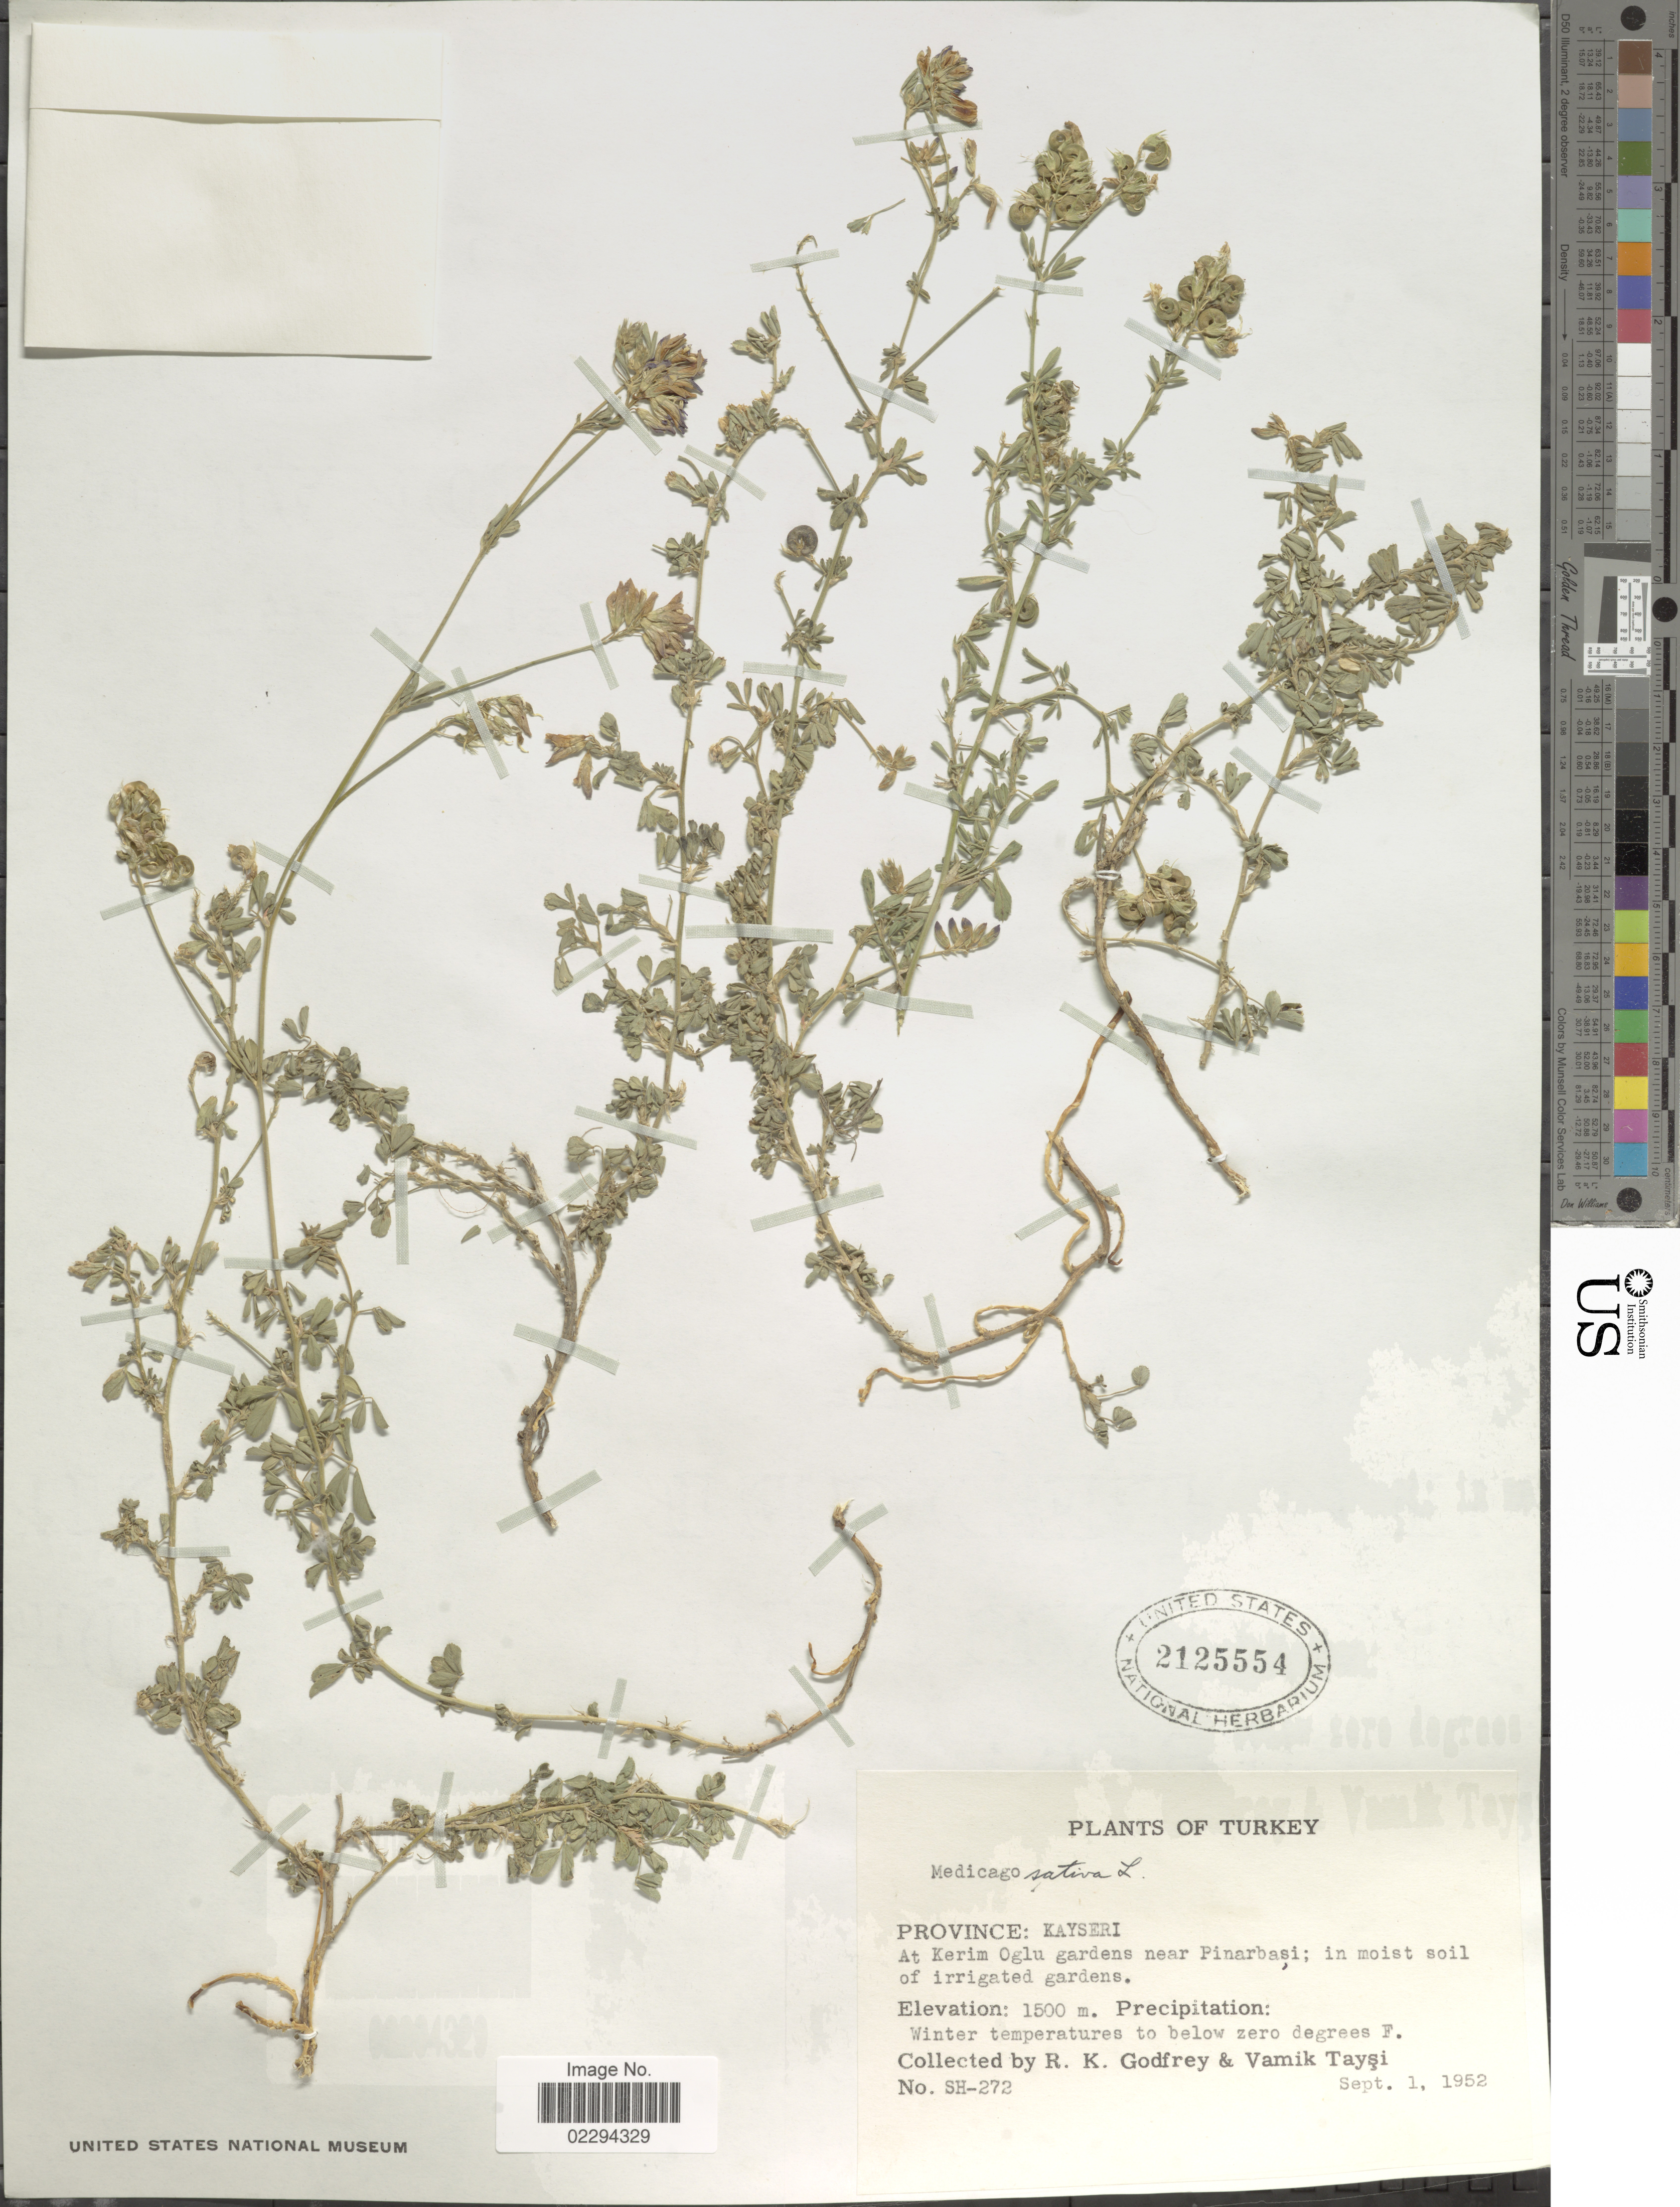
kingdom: Plantae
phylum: Tracheophyta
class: Magnoliopsida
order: Fabales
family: Fabaceae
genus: Medicago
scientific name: Medicago sativa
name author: L.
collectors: R. K. Godfrey & V. Taysi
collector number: SH-272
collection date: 1952-09-01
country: Turkey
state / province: Kayseri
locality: At Kerim Ogly gardens near Pinarbasi; in moist soil of irrigated gardens.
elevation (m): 1500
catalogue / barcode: US 2125554